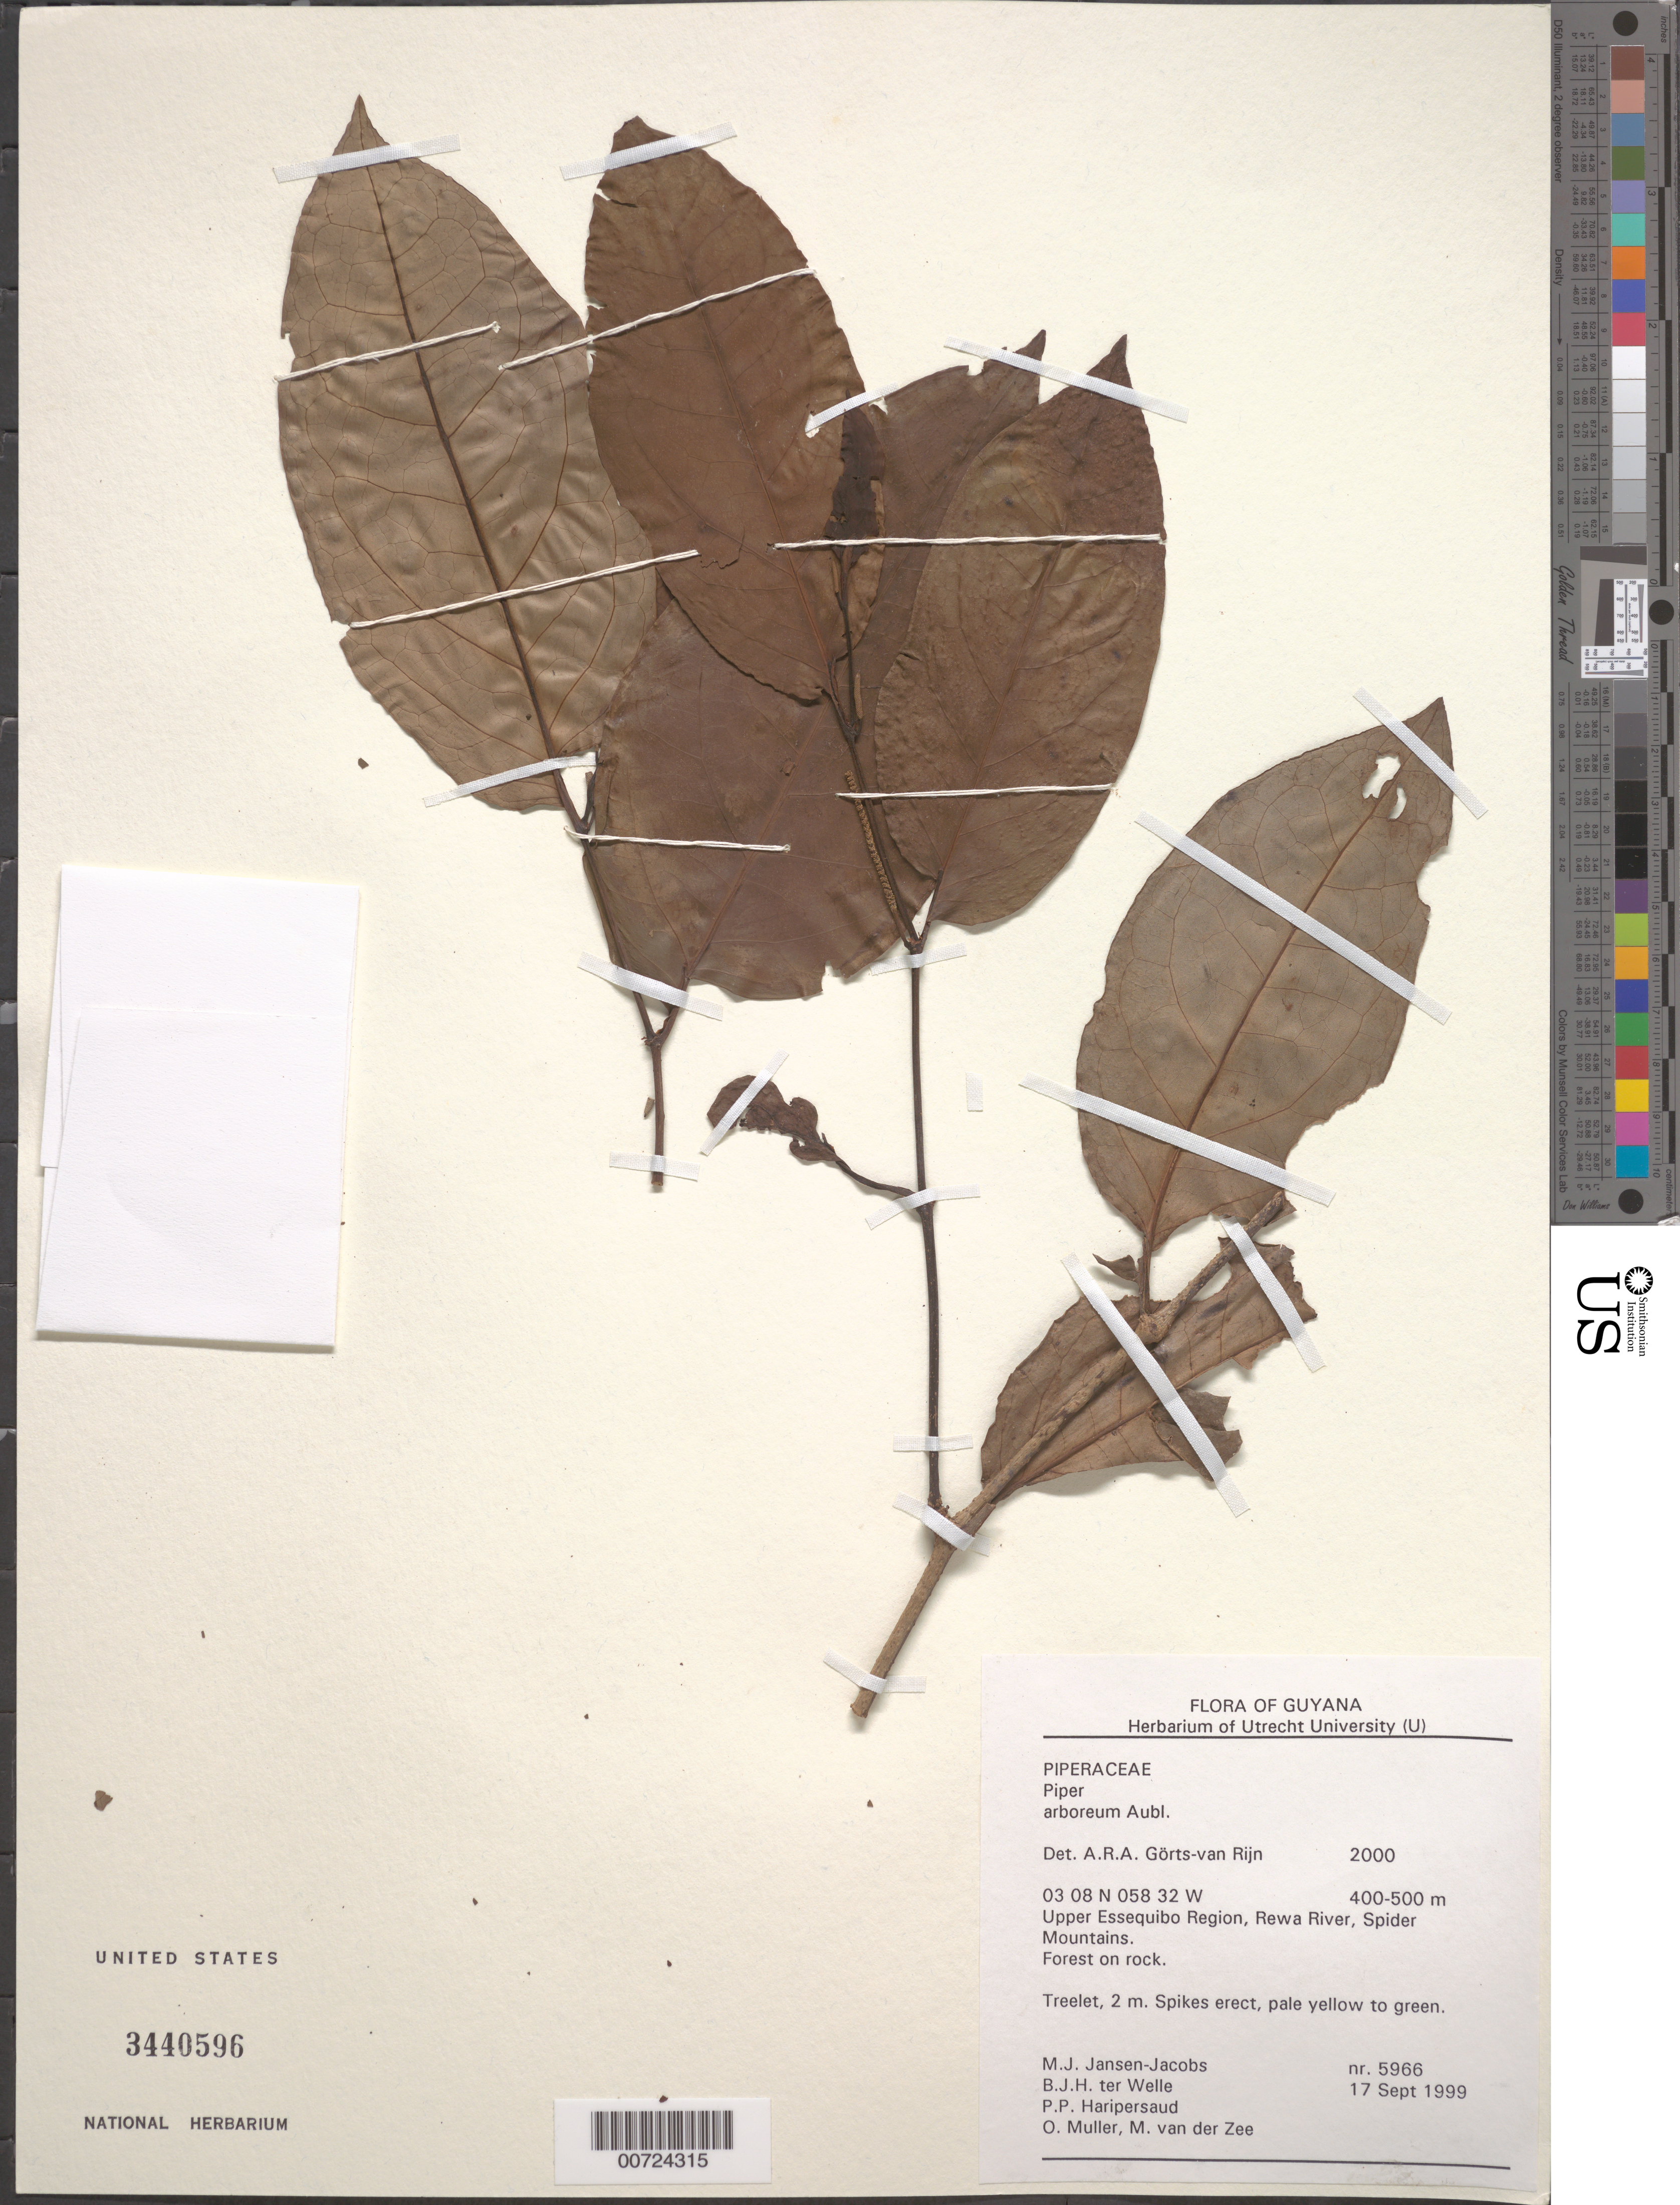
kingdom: Plantae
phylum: Tracheophyta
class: Magnoliopsida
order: Piperales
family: Piperaceae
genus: Piper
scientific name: Piper arboreum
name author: Aubl.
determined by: Görts-van Rijn, A. R. A.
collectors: M. J. Jansen-Jacobs, B. Welle, P. Haripersaud, O. Muller & M. van der Zee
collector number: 5966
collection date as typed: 17-Sep-99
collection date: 1999-09-17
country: Guyana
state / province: U. Takutu-U. Essequibo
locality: Rewa River, Spider Mts., Upper Essequibo Region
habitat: Forest on rock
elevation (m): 400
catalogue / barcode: US 3440596